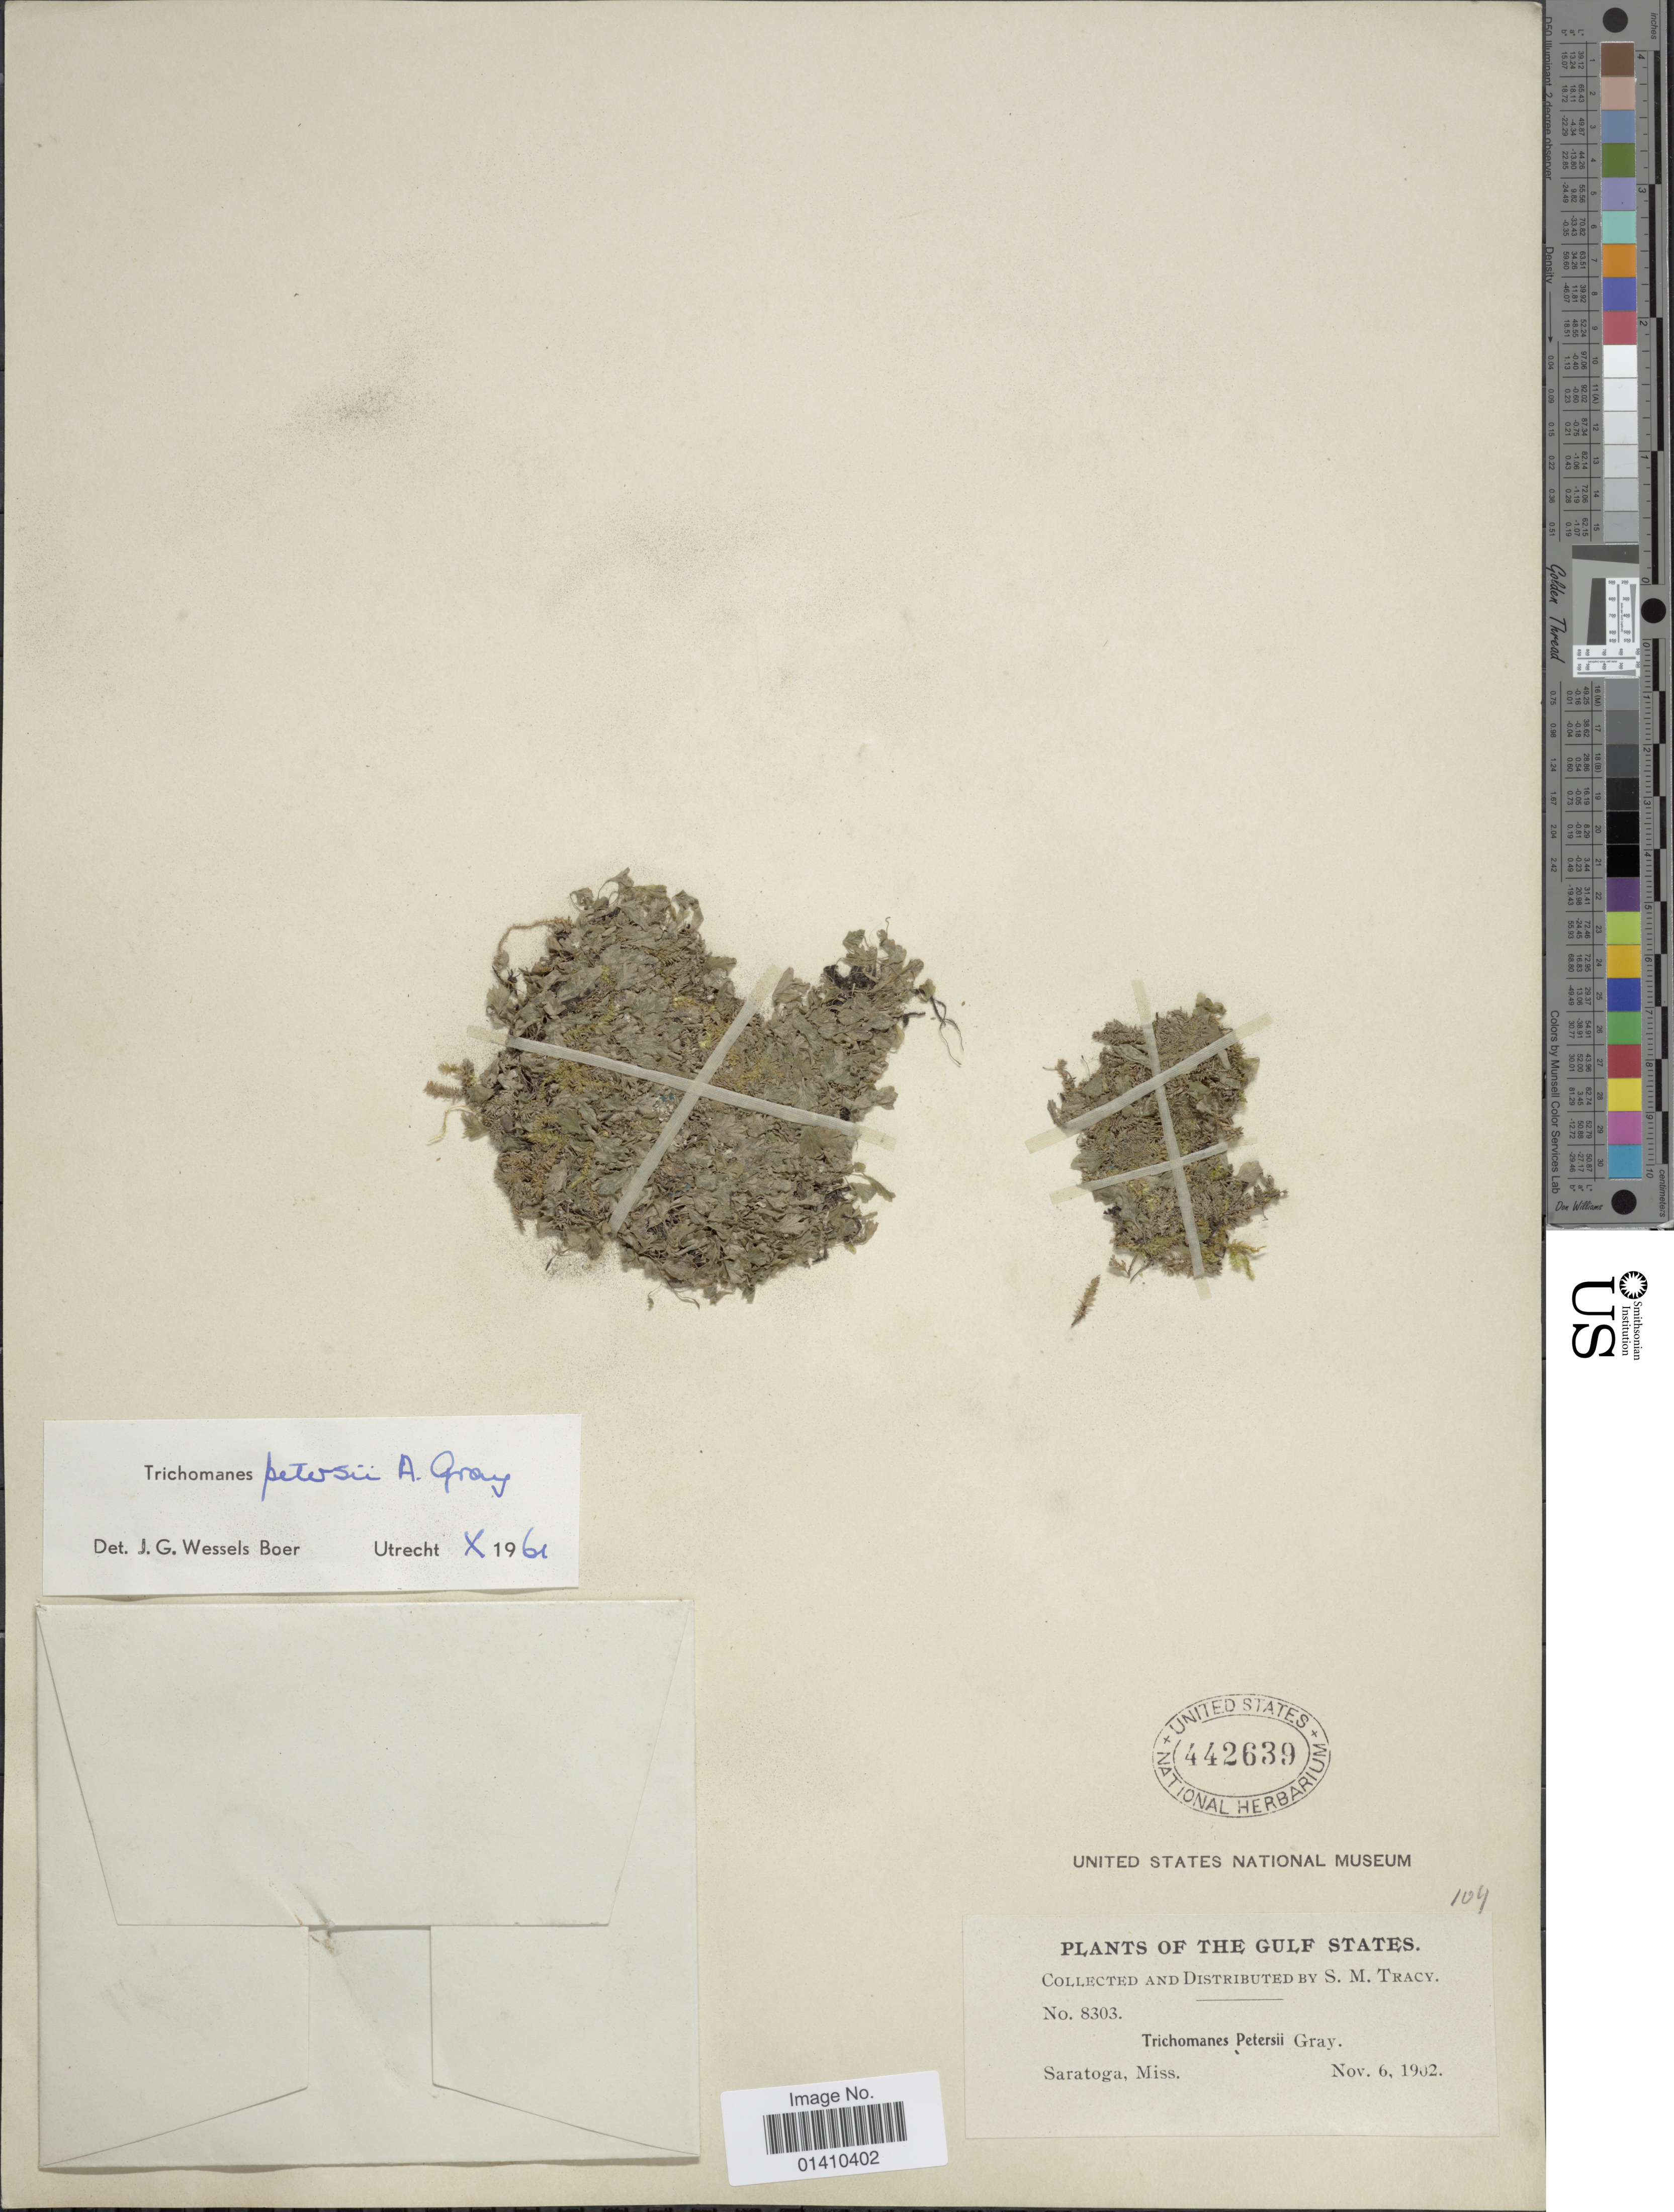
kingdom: Plantae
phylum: Tracheophyta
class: Polypodiopsida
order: Hymenophyllales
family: Hymenophyllaceae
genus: Didymoglossum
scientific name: Didymoglossum petersii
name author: (A. Gray) Copel.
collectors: S. M. Tracy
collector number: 8303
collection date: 1902-11-06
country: United States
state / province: Mississippi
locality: The Gulf States, Saratoga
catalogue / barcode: US 442639